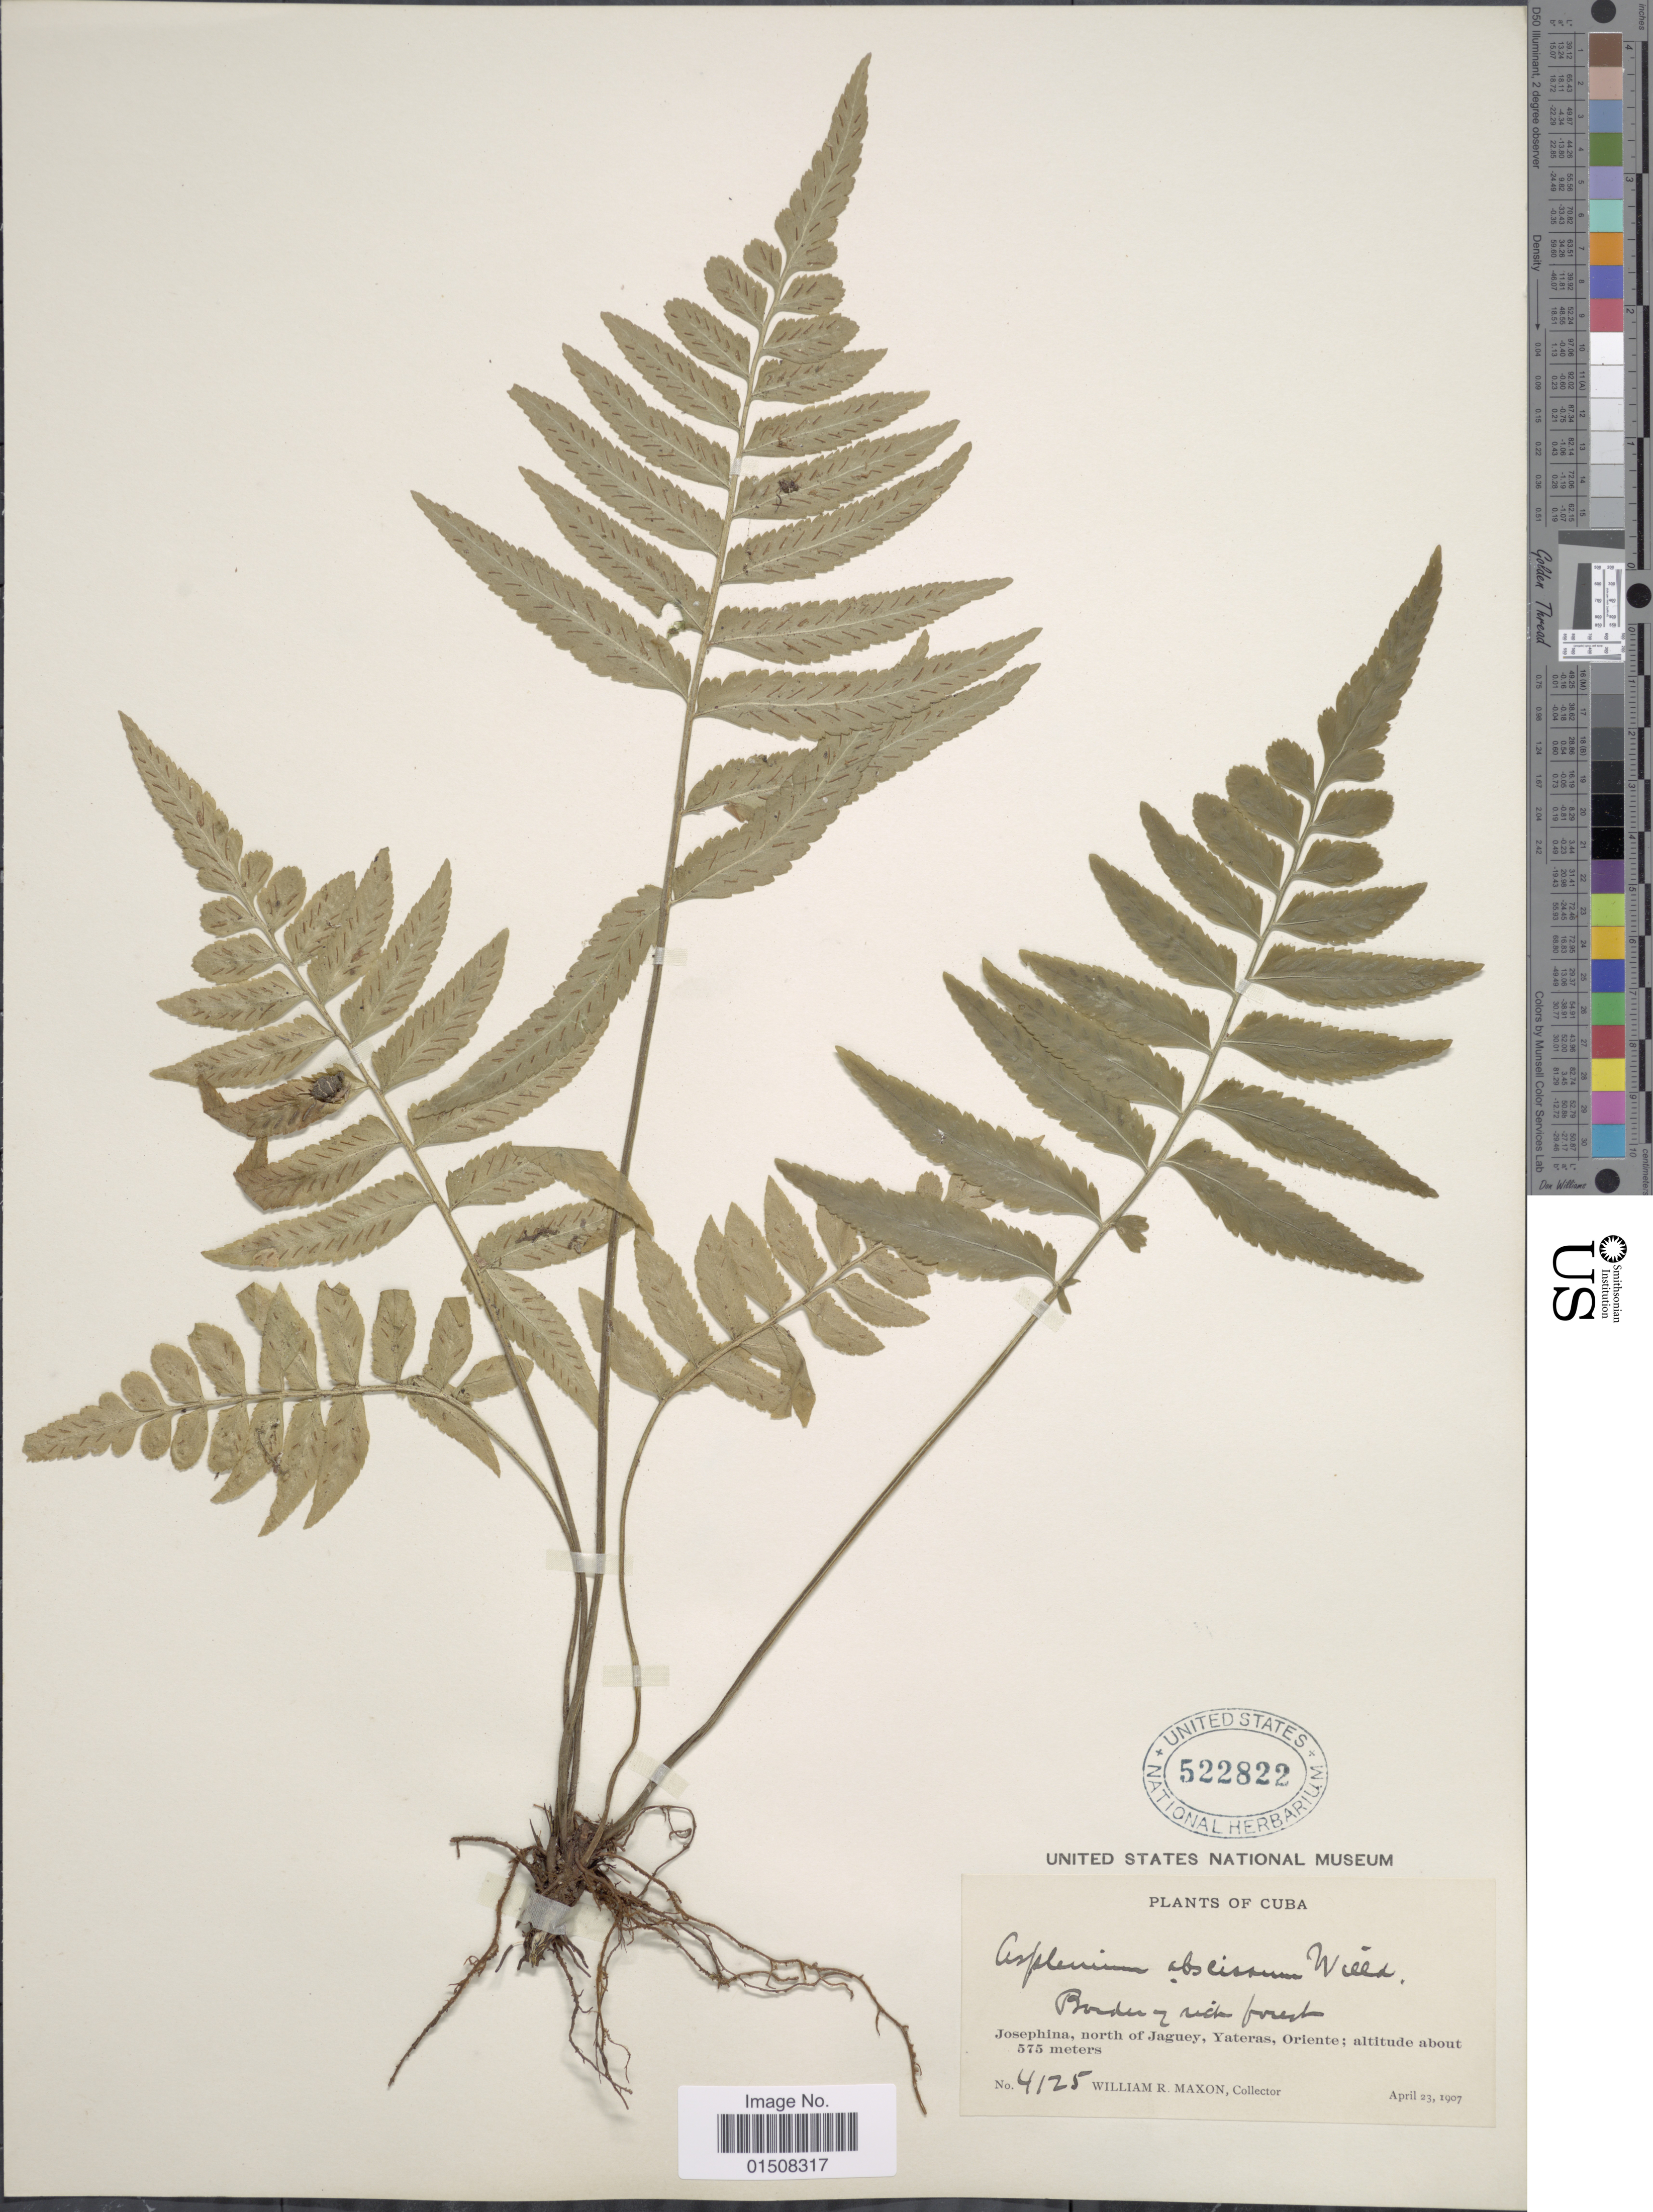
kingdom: Plantae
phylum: Tracheophyta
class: Polypodiopsida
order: Polypodiales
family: Aspleniaceae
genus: Asplenium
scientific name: Asplenium abscissum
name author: Willd.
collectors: W. R. Maxon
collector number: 4125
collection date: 1907-04-23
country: Cuba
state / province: Oriente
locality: Jospehina, north of Jaguey, Yateras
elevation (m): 575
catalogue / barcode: US 522822